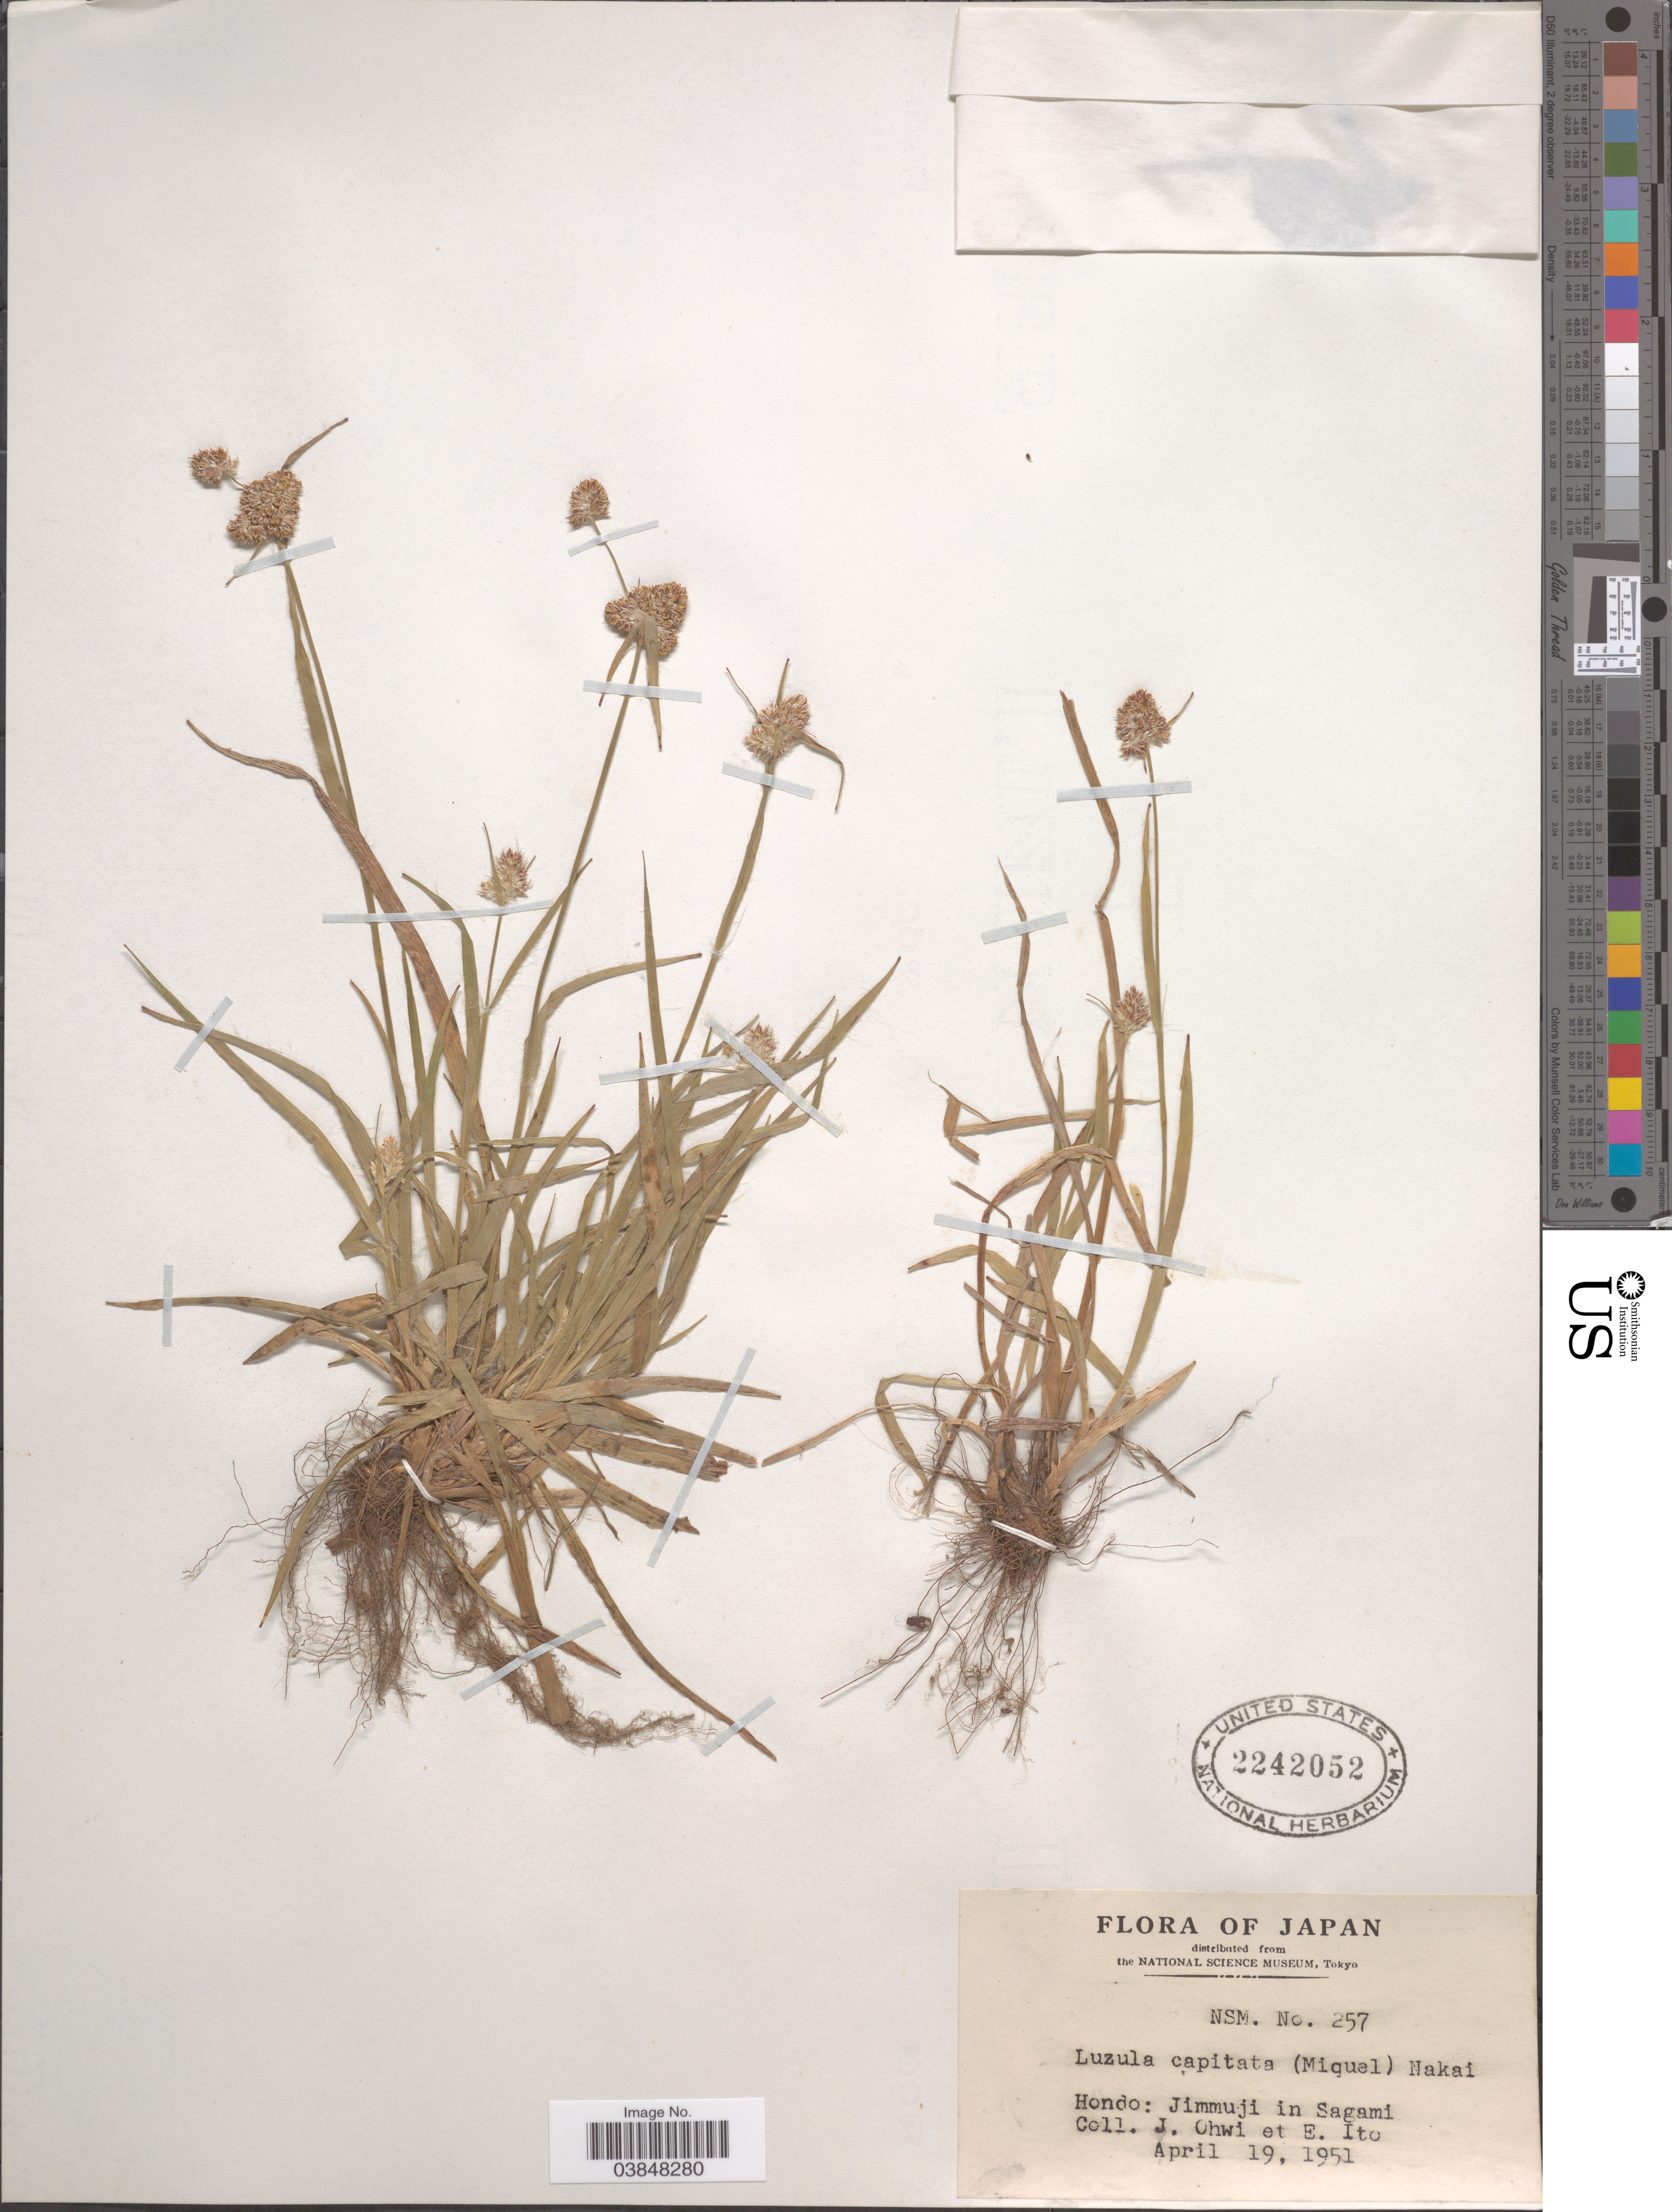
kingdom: Plantae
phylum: Tracheophyta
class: Liliopsida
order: Poales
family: Juncaceae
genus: Luzula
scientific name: Luzula capitata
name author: (Miq. ex Franch. & Sav.) Kom.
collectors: J. Ohwi & E. Ito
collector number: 257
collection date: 1951-04-19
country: Japan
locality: Hondo: Jimmuji in Sagami.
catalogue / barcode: US 2242052